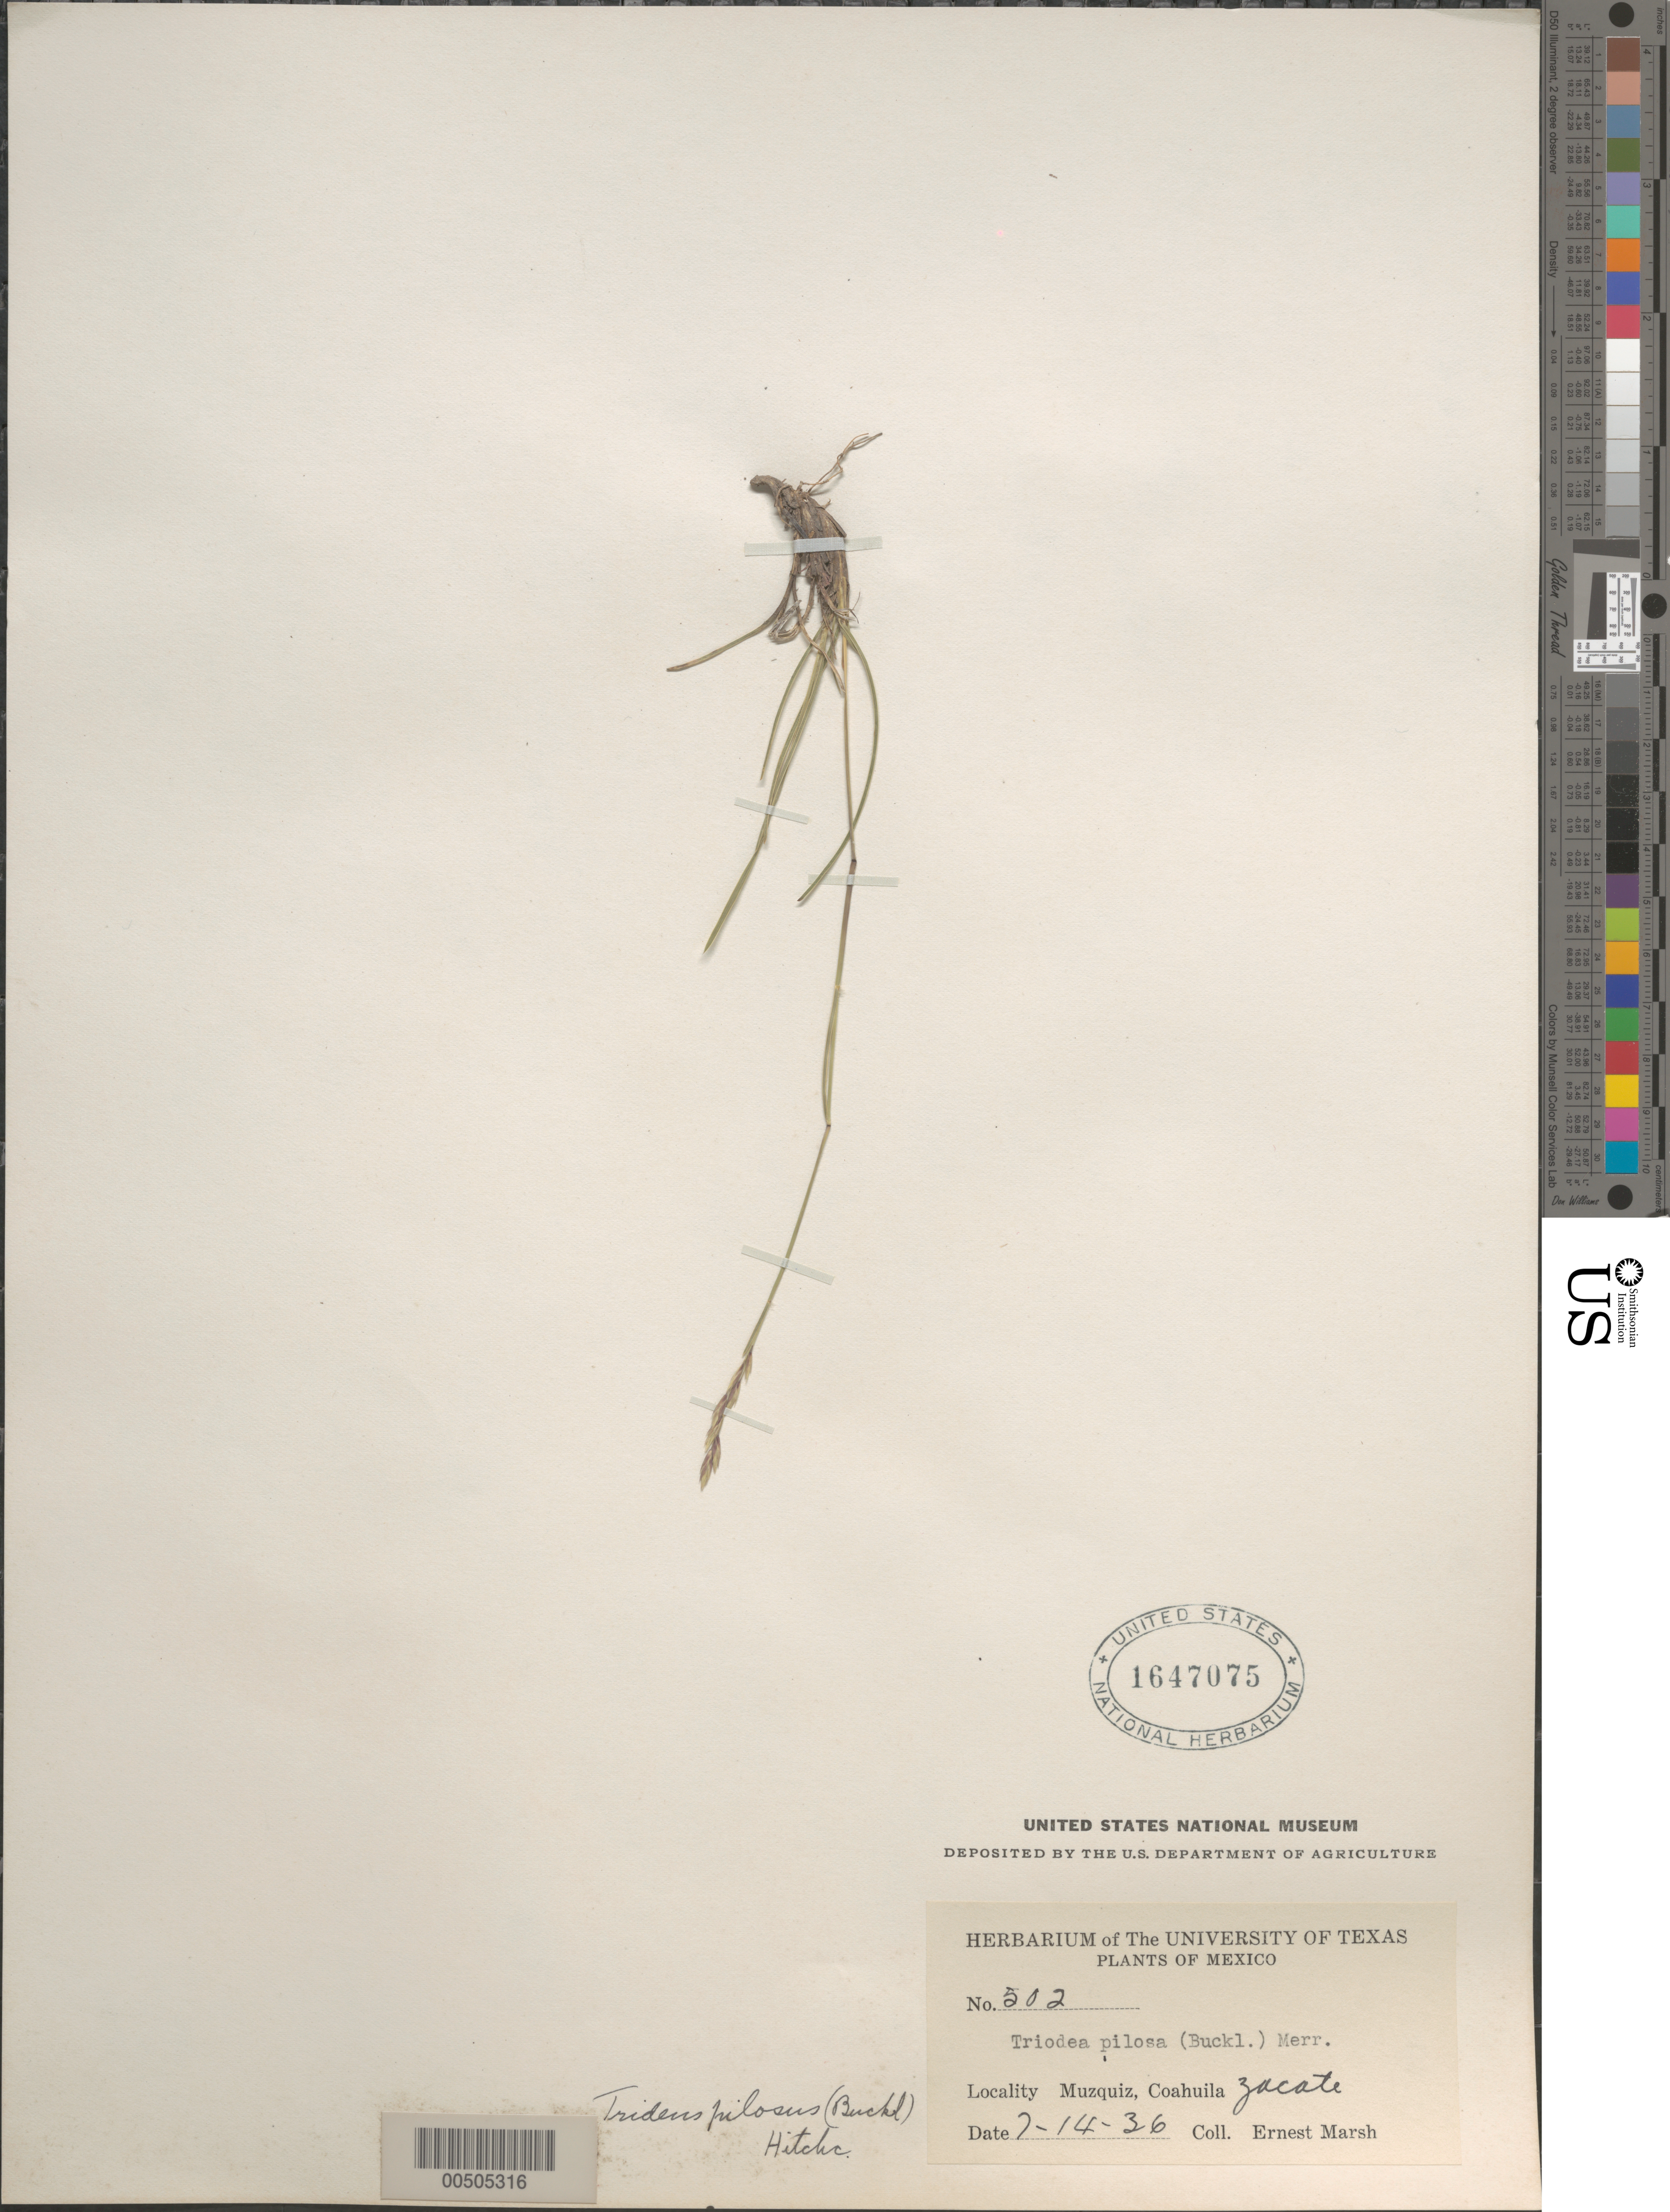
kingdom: Plantae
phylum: Tracheophyta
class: Liliopsida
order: Poales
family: Poaceae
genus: Erioneuron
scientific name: Erioneuron pilosum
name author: (Buckley) Nash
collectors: E. Marsh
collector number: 502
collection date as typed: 14 Jul 1936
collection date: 1936-07-14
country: Mexico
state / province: Coahuila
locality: Muzquiz, Zacate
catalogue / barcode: US 1647075